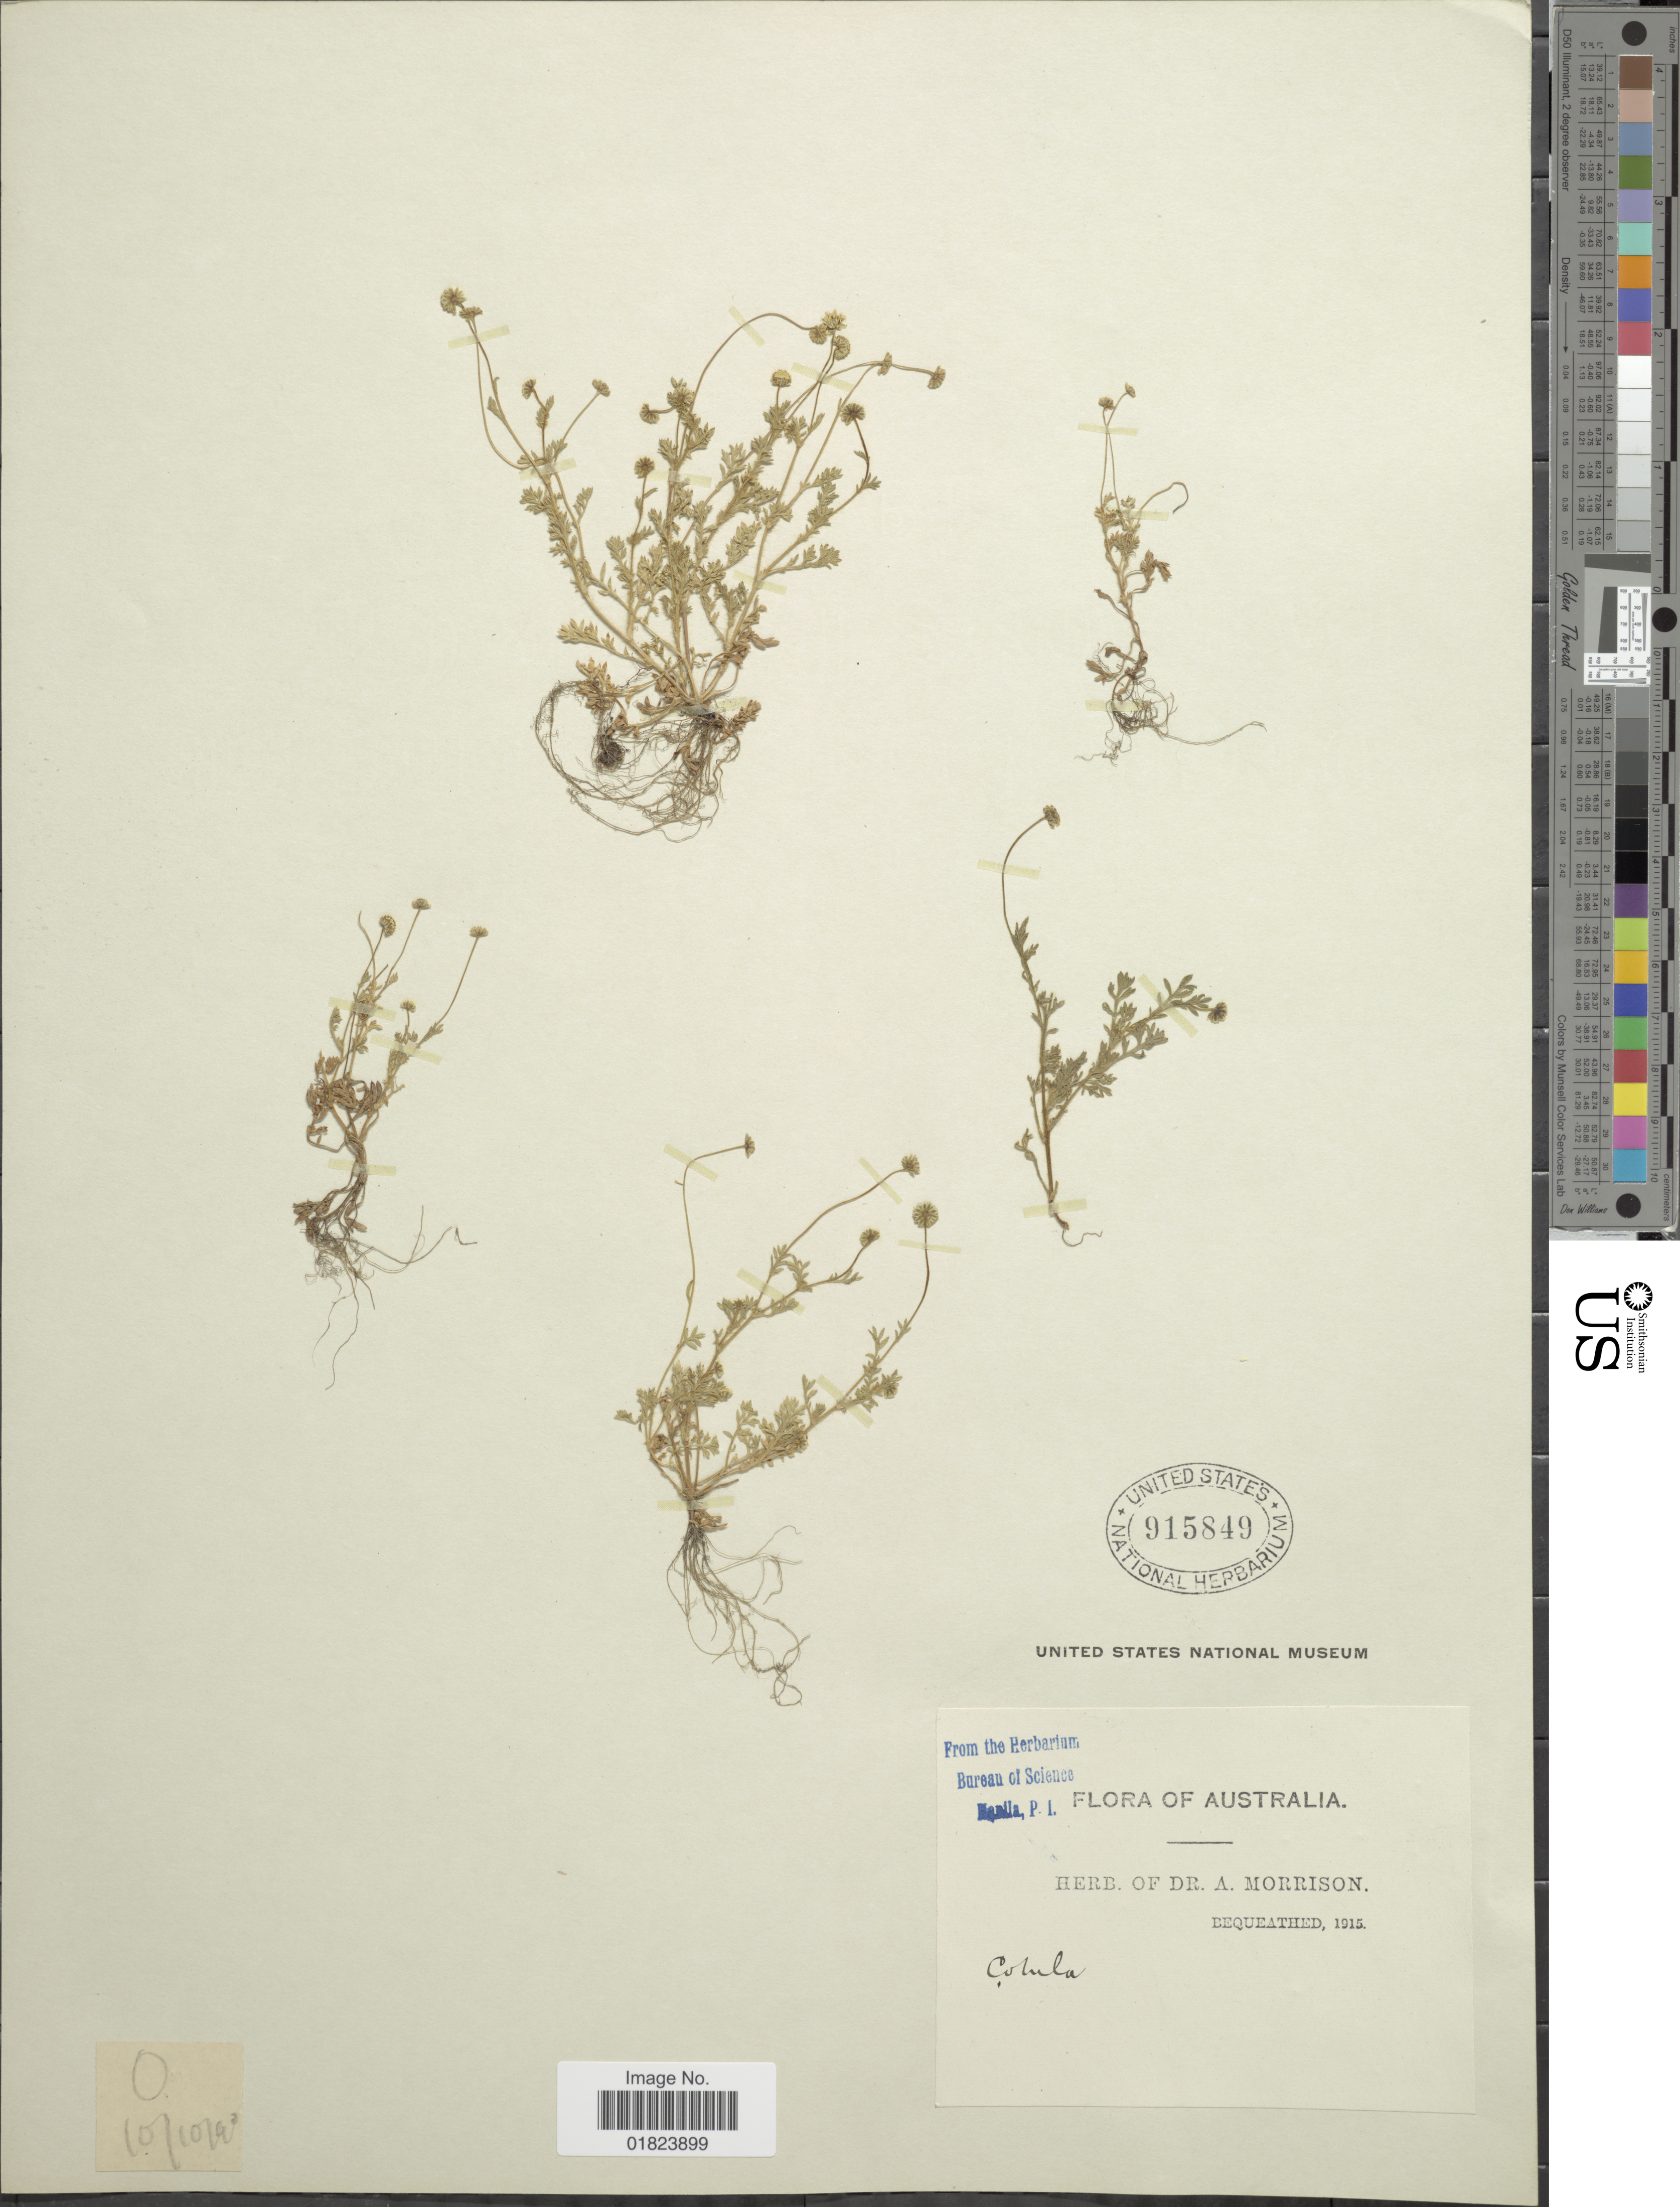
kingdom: Plantae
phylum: Tracheophyta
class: Magnoliopsida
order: Asterales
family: Asteraceae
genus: Cotula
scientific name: Cotula sp.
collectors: ex herb. Dr. A. Morrison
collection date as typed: Transcribed d/m/y: 10/10/90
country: Australia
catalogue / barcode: US 915849